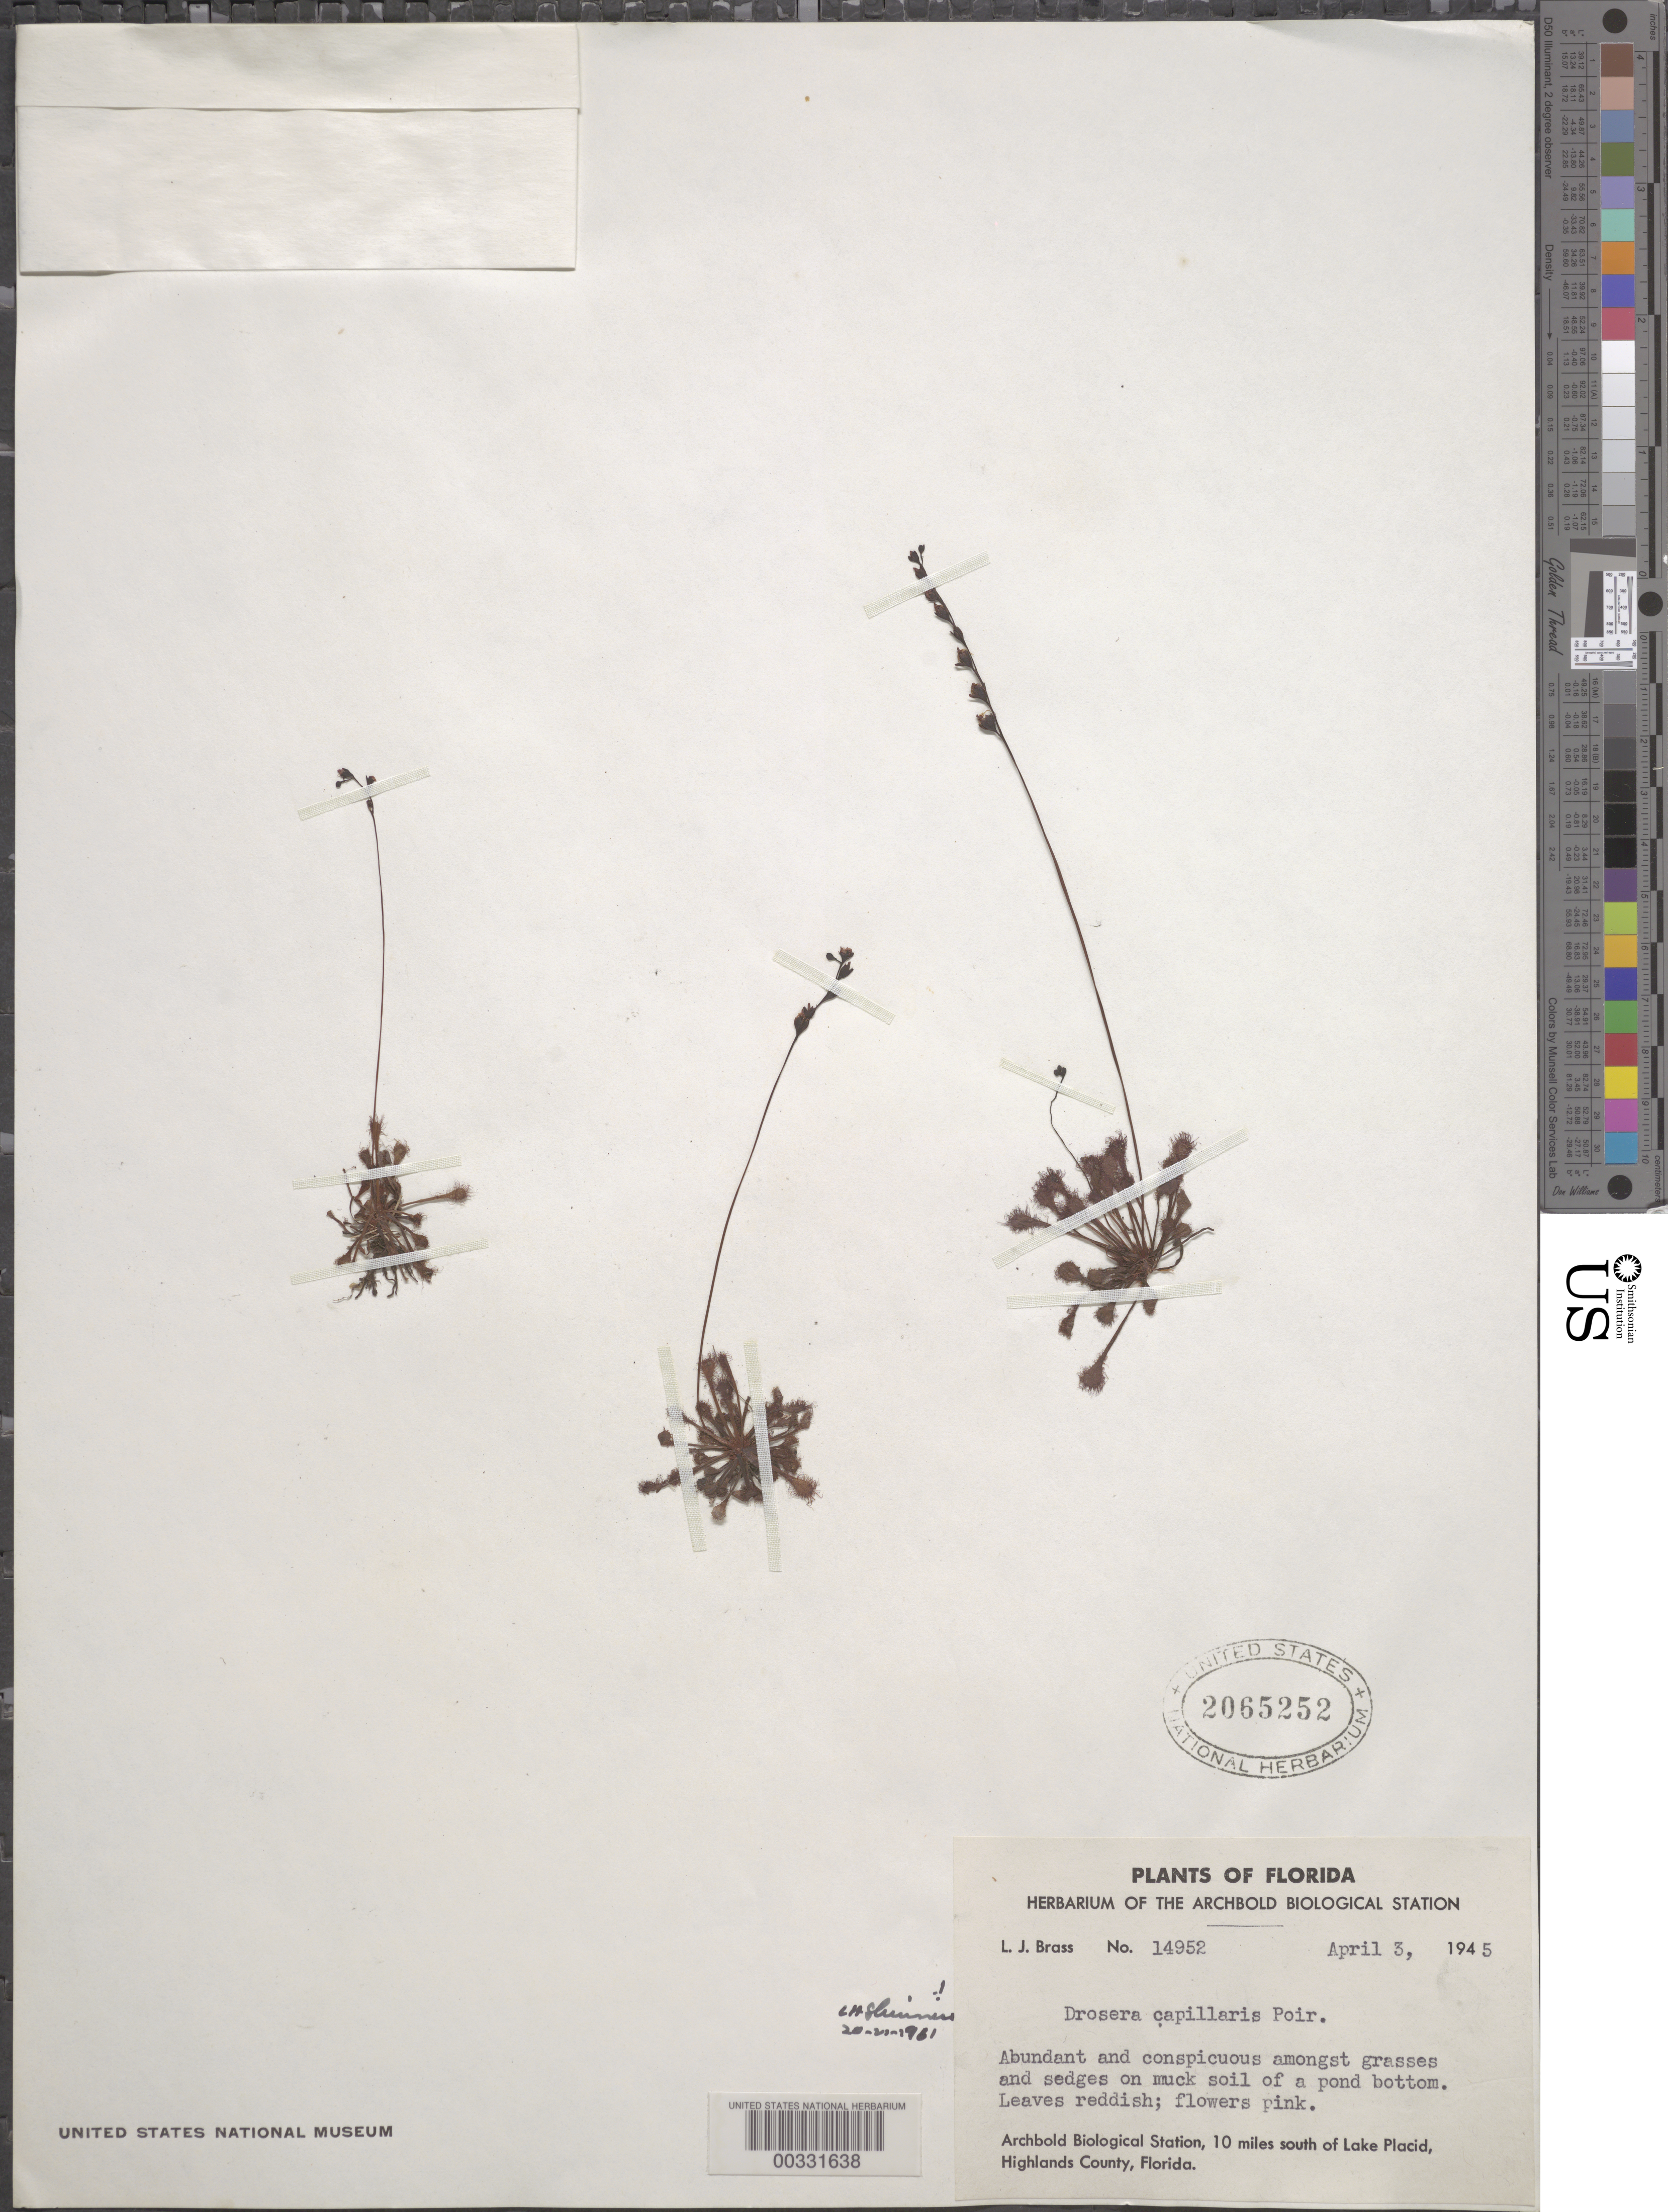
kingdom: Plantae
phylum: Tracheophyta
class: Magnoliopsida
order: Caryophyllales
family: Droseraceae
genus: Drosera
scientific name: Drosera capillaris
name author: Poir.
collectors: L. J. Brass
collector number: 14952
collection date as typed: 03 Apr 1945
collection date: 1945-04-03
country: United States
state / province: Florida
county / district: Highlands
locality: Lake placid, 10 miles south of, archbold biological station.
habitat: Among grasses and sedges on muck soil of a pond bottom.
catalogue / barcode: US 2065252